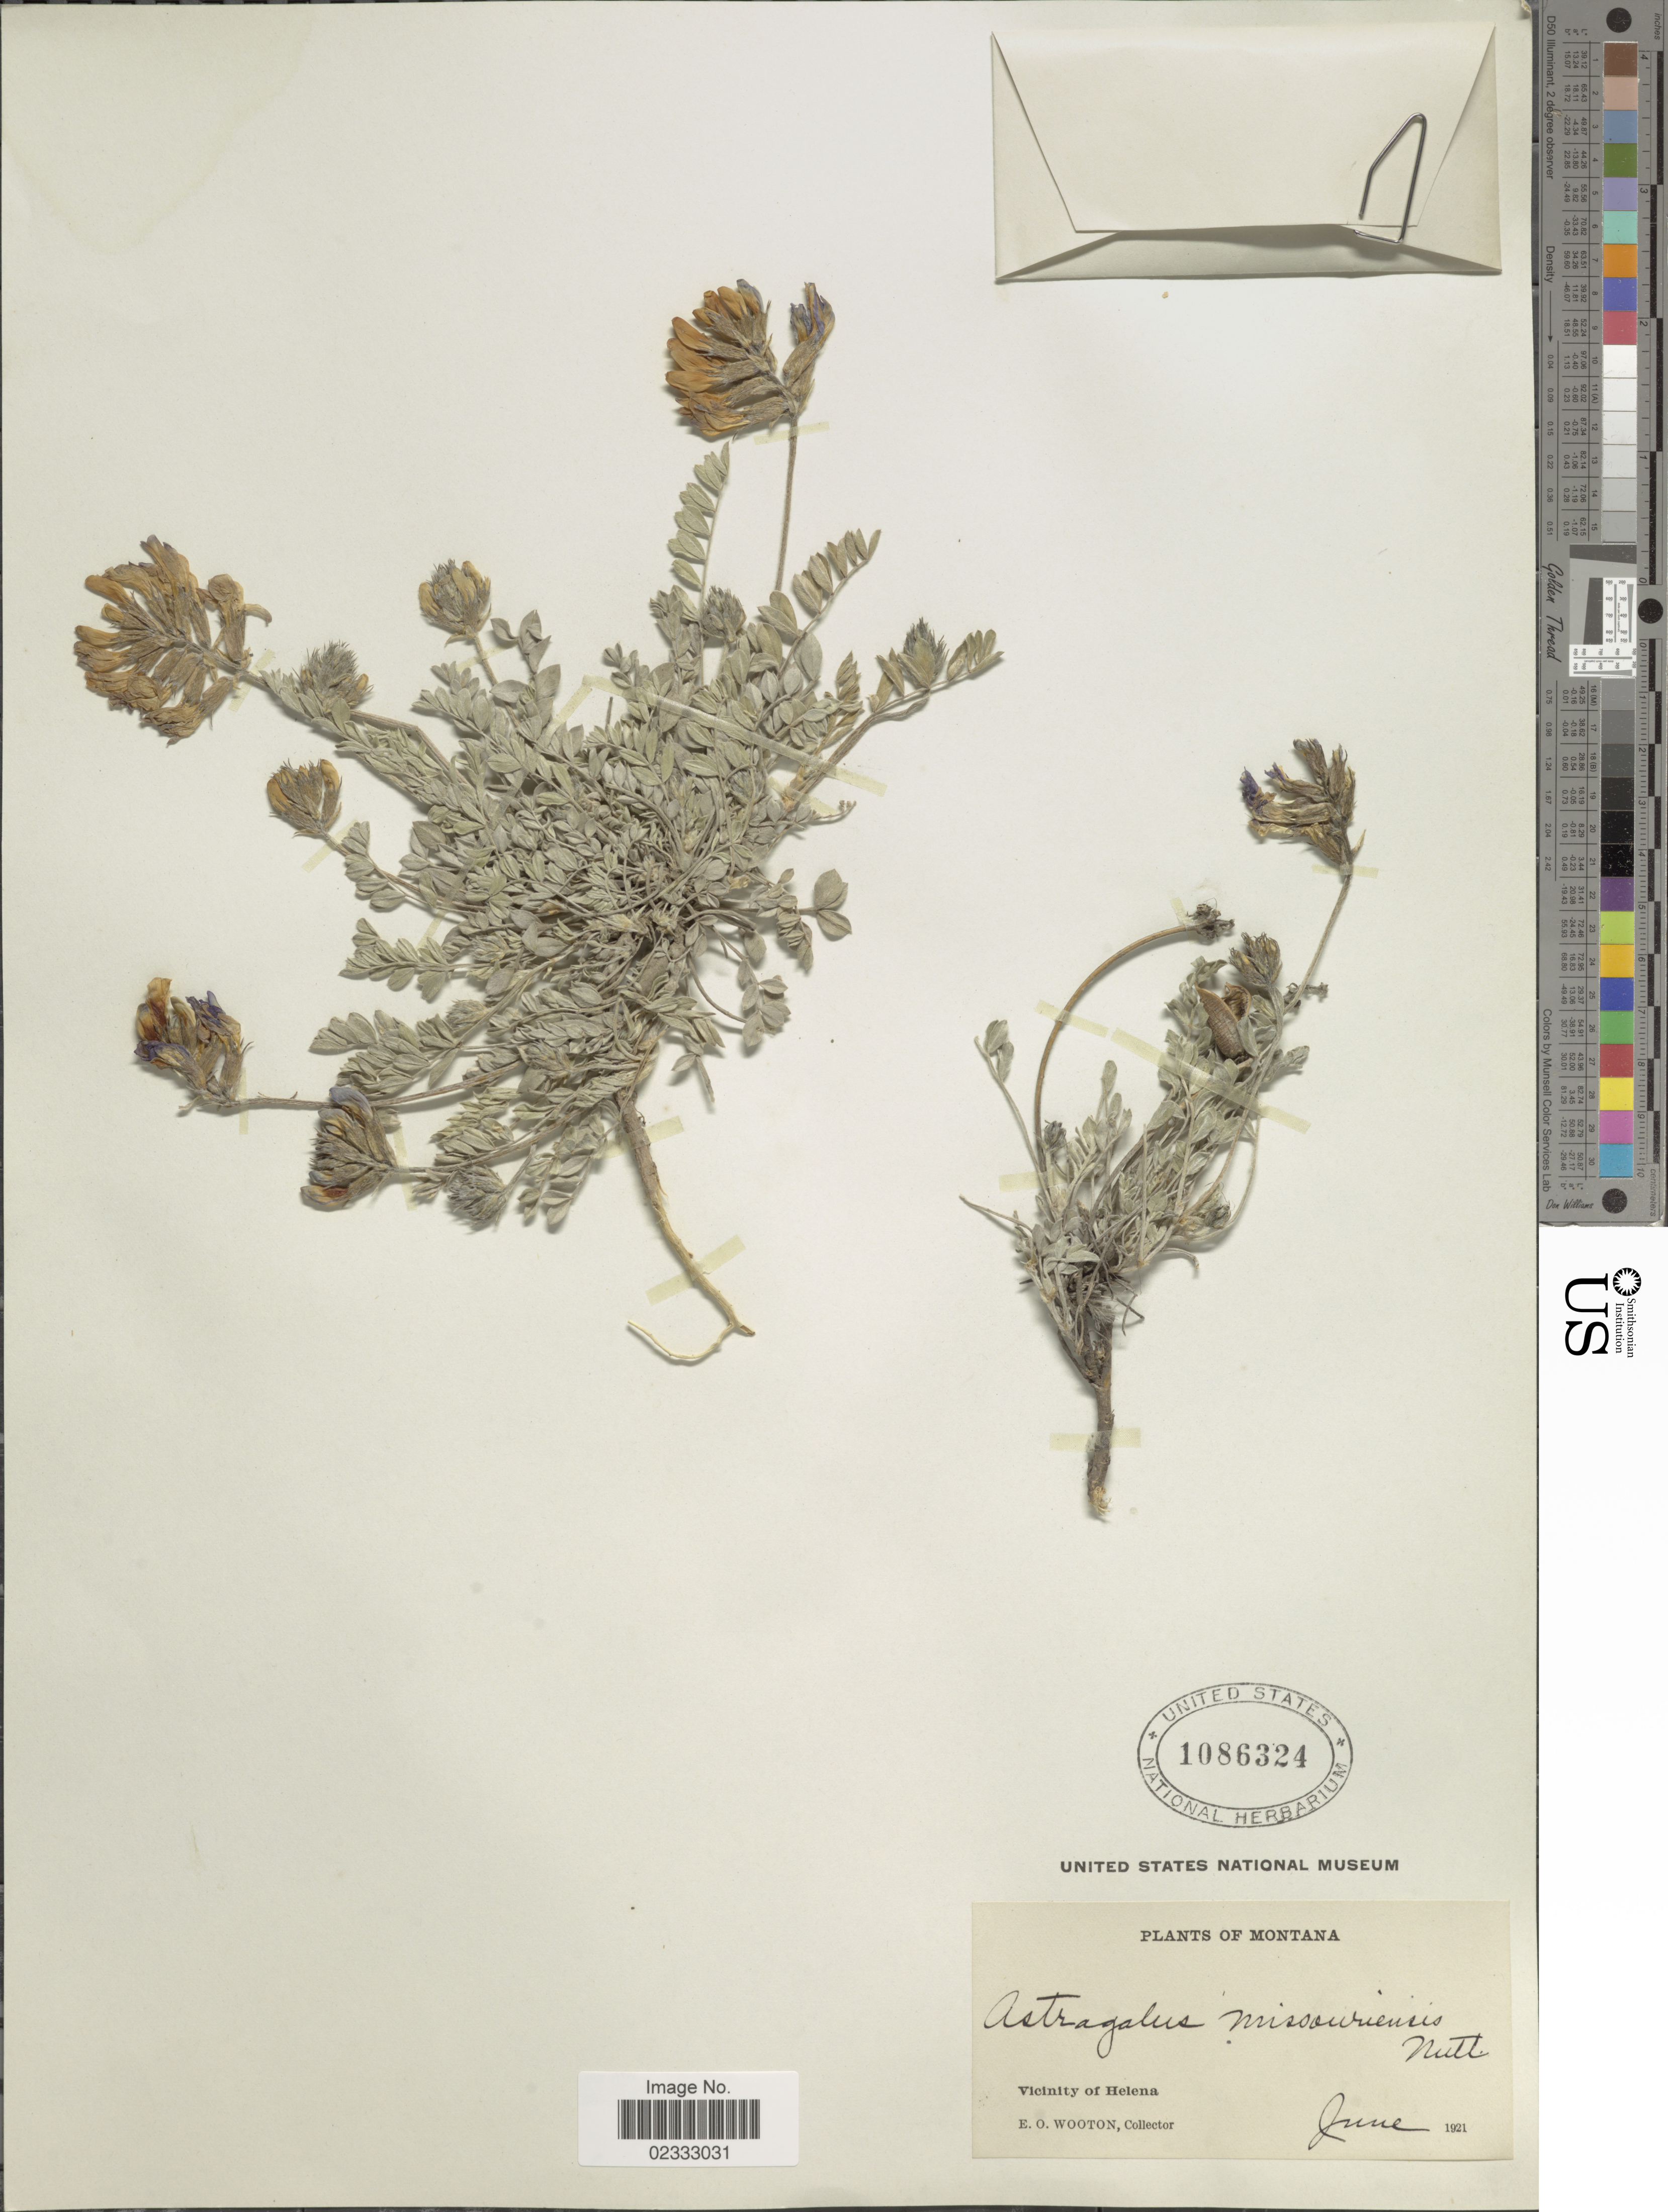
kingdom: Plantae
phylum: Tracheophyta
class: Magnoliopsida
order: Fabales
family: Fabaceae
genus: Astragalus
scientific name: Astragalus missouriensis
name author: Nutt.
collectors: E. O. Wooton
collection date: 1921-06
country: United States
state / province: Montana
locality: Vicinity of Helena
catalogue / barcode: US 1086324